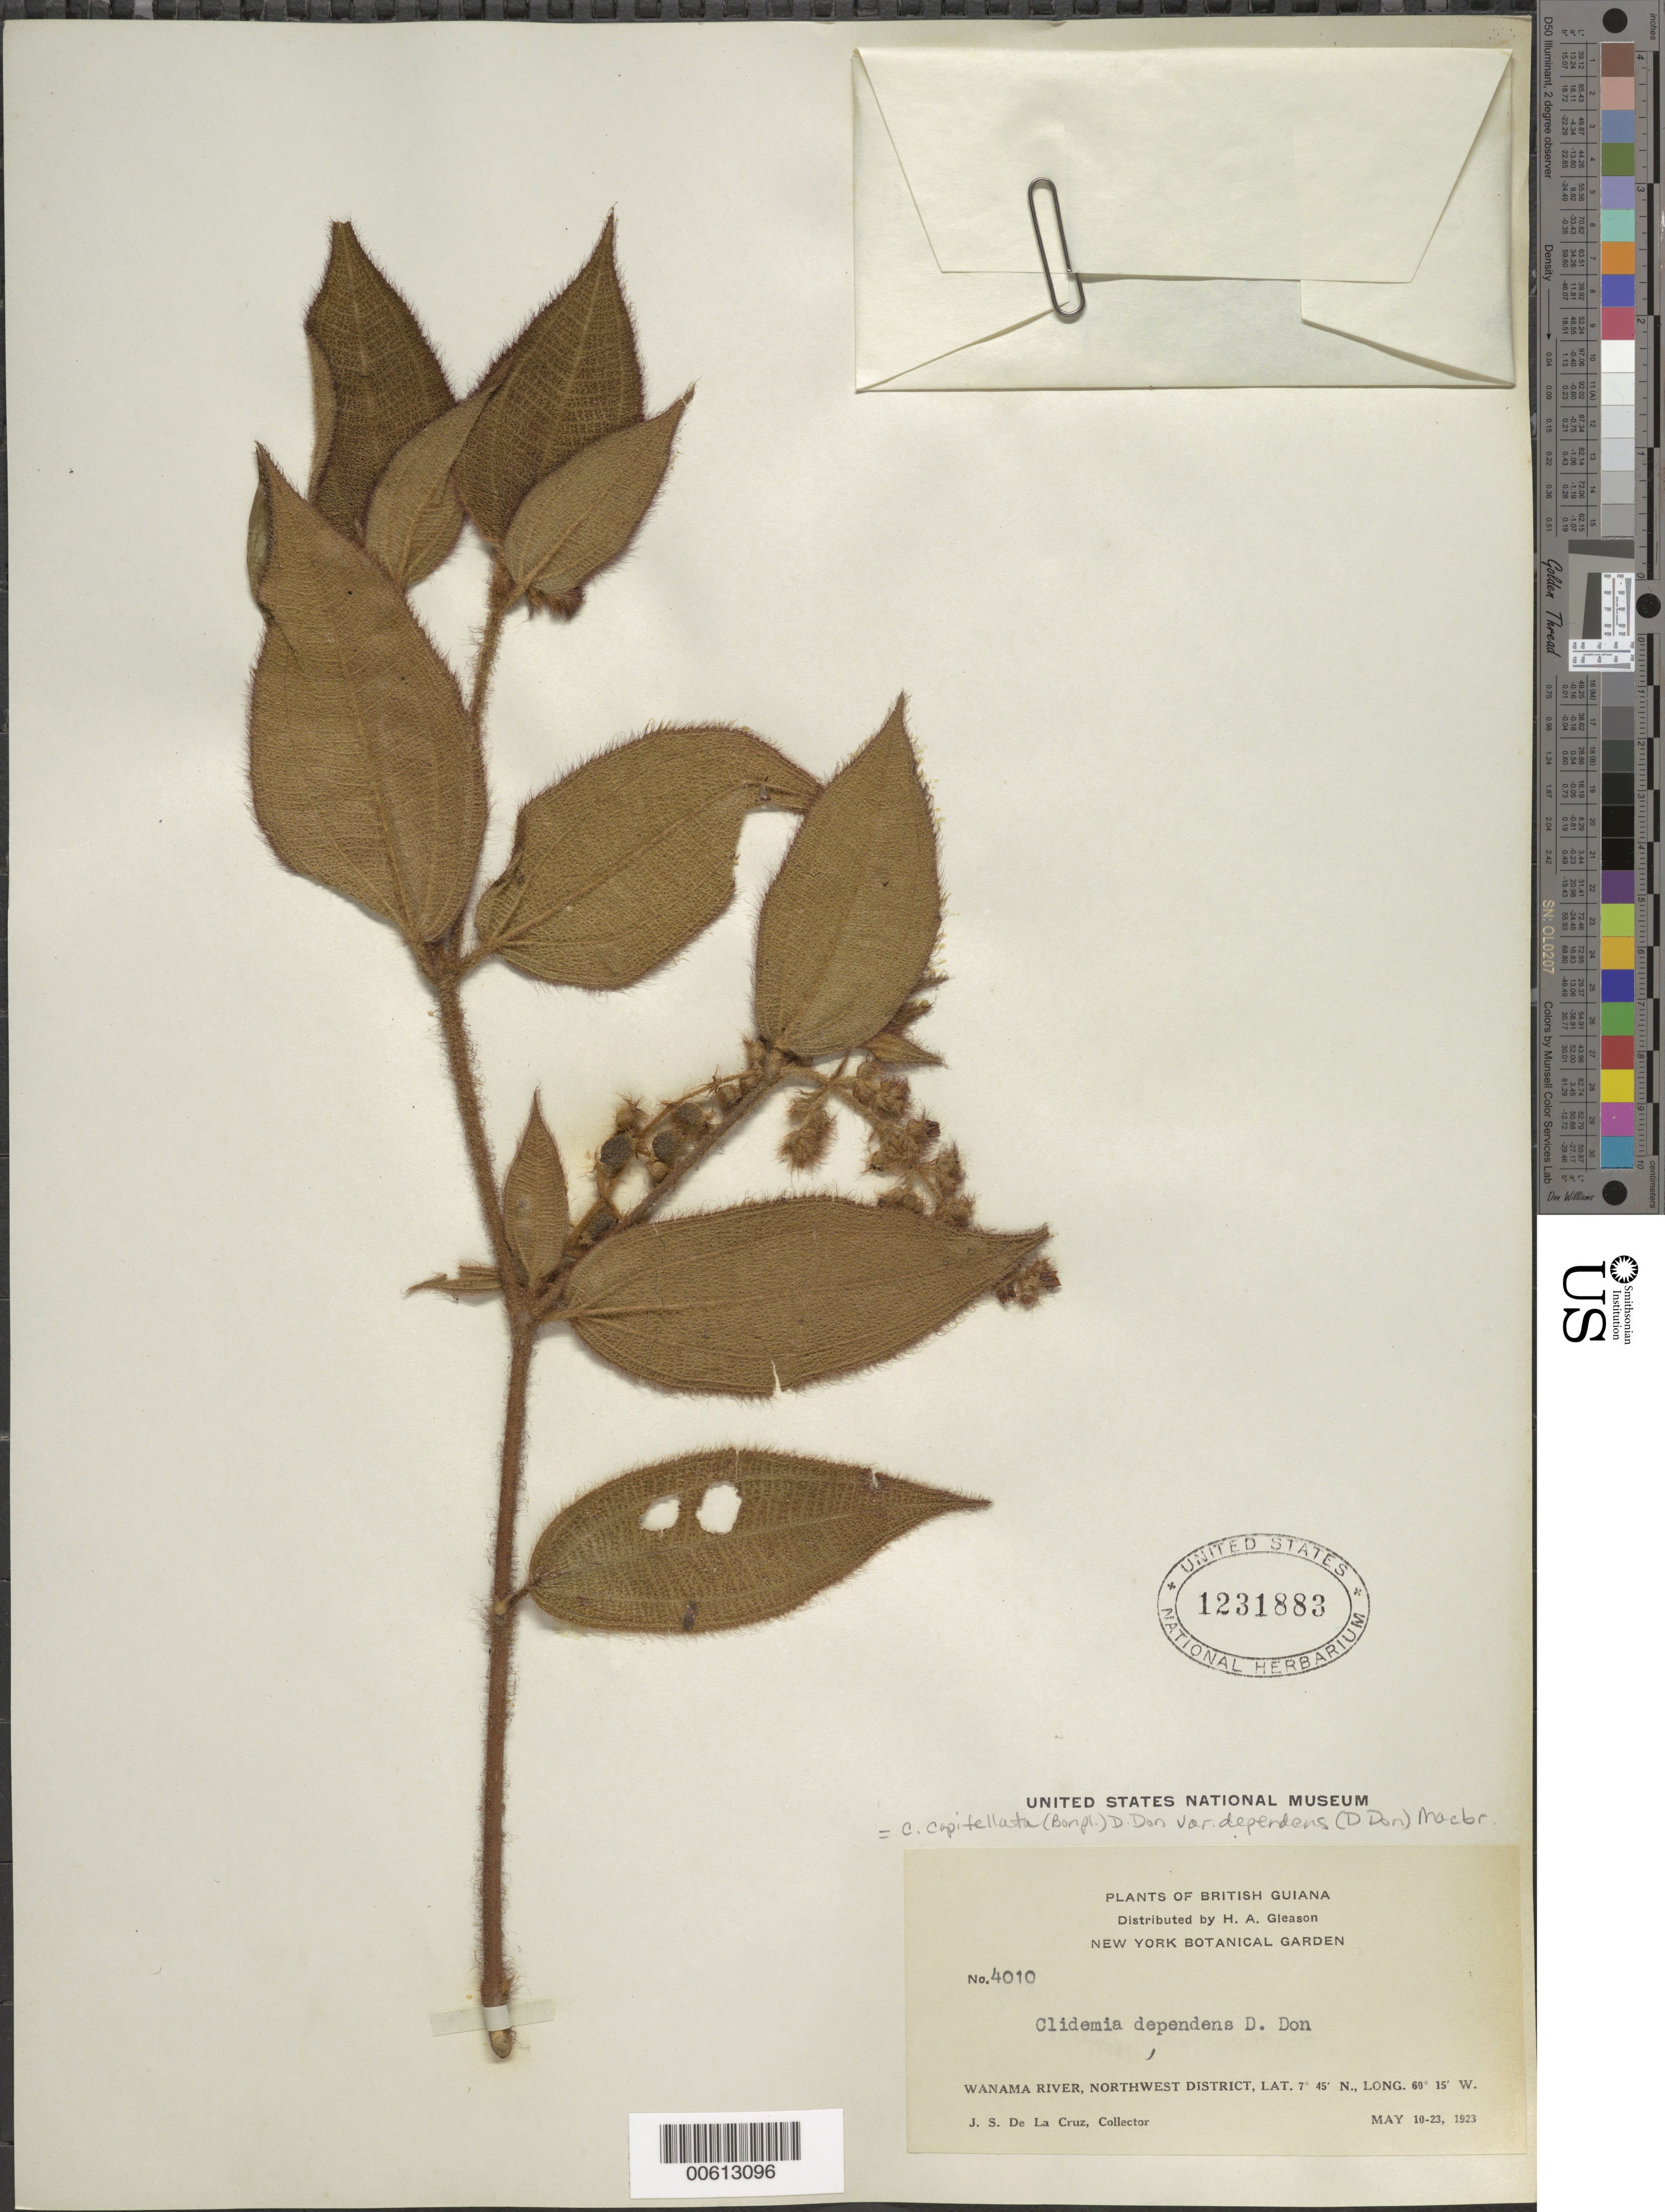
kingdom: Plantae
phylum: Tracheophyta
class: Magnoliopsida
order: Myrtales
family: Melastomataceae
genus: Clidemia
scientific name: Clidemia capitellata var. dependens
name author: (Pav. & D. Don) J.F. Macbr.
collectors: J. S. de la Cruz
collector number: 4010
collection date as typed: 10-May-23 to 23-May-23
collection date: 1923-05-10/1923-05-23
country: Guyana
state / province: Barima-Waini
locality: Wanama R., NW District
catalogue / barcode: US 1231883